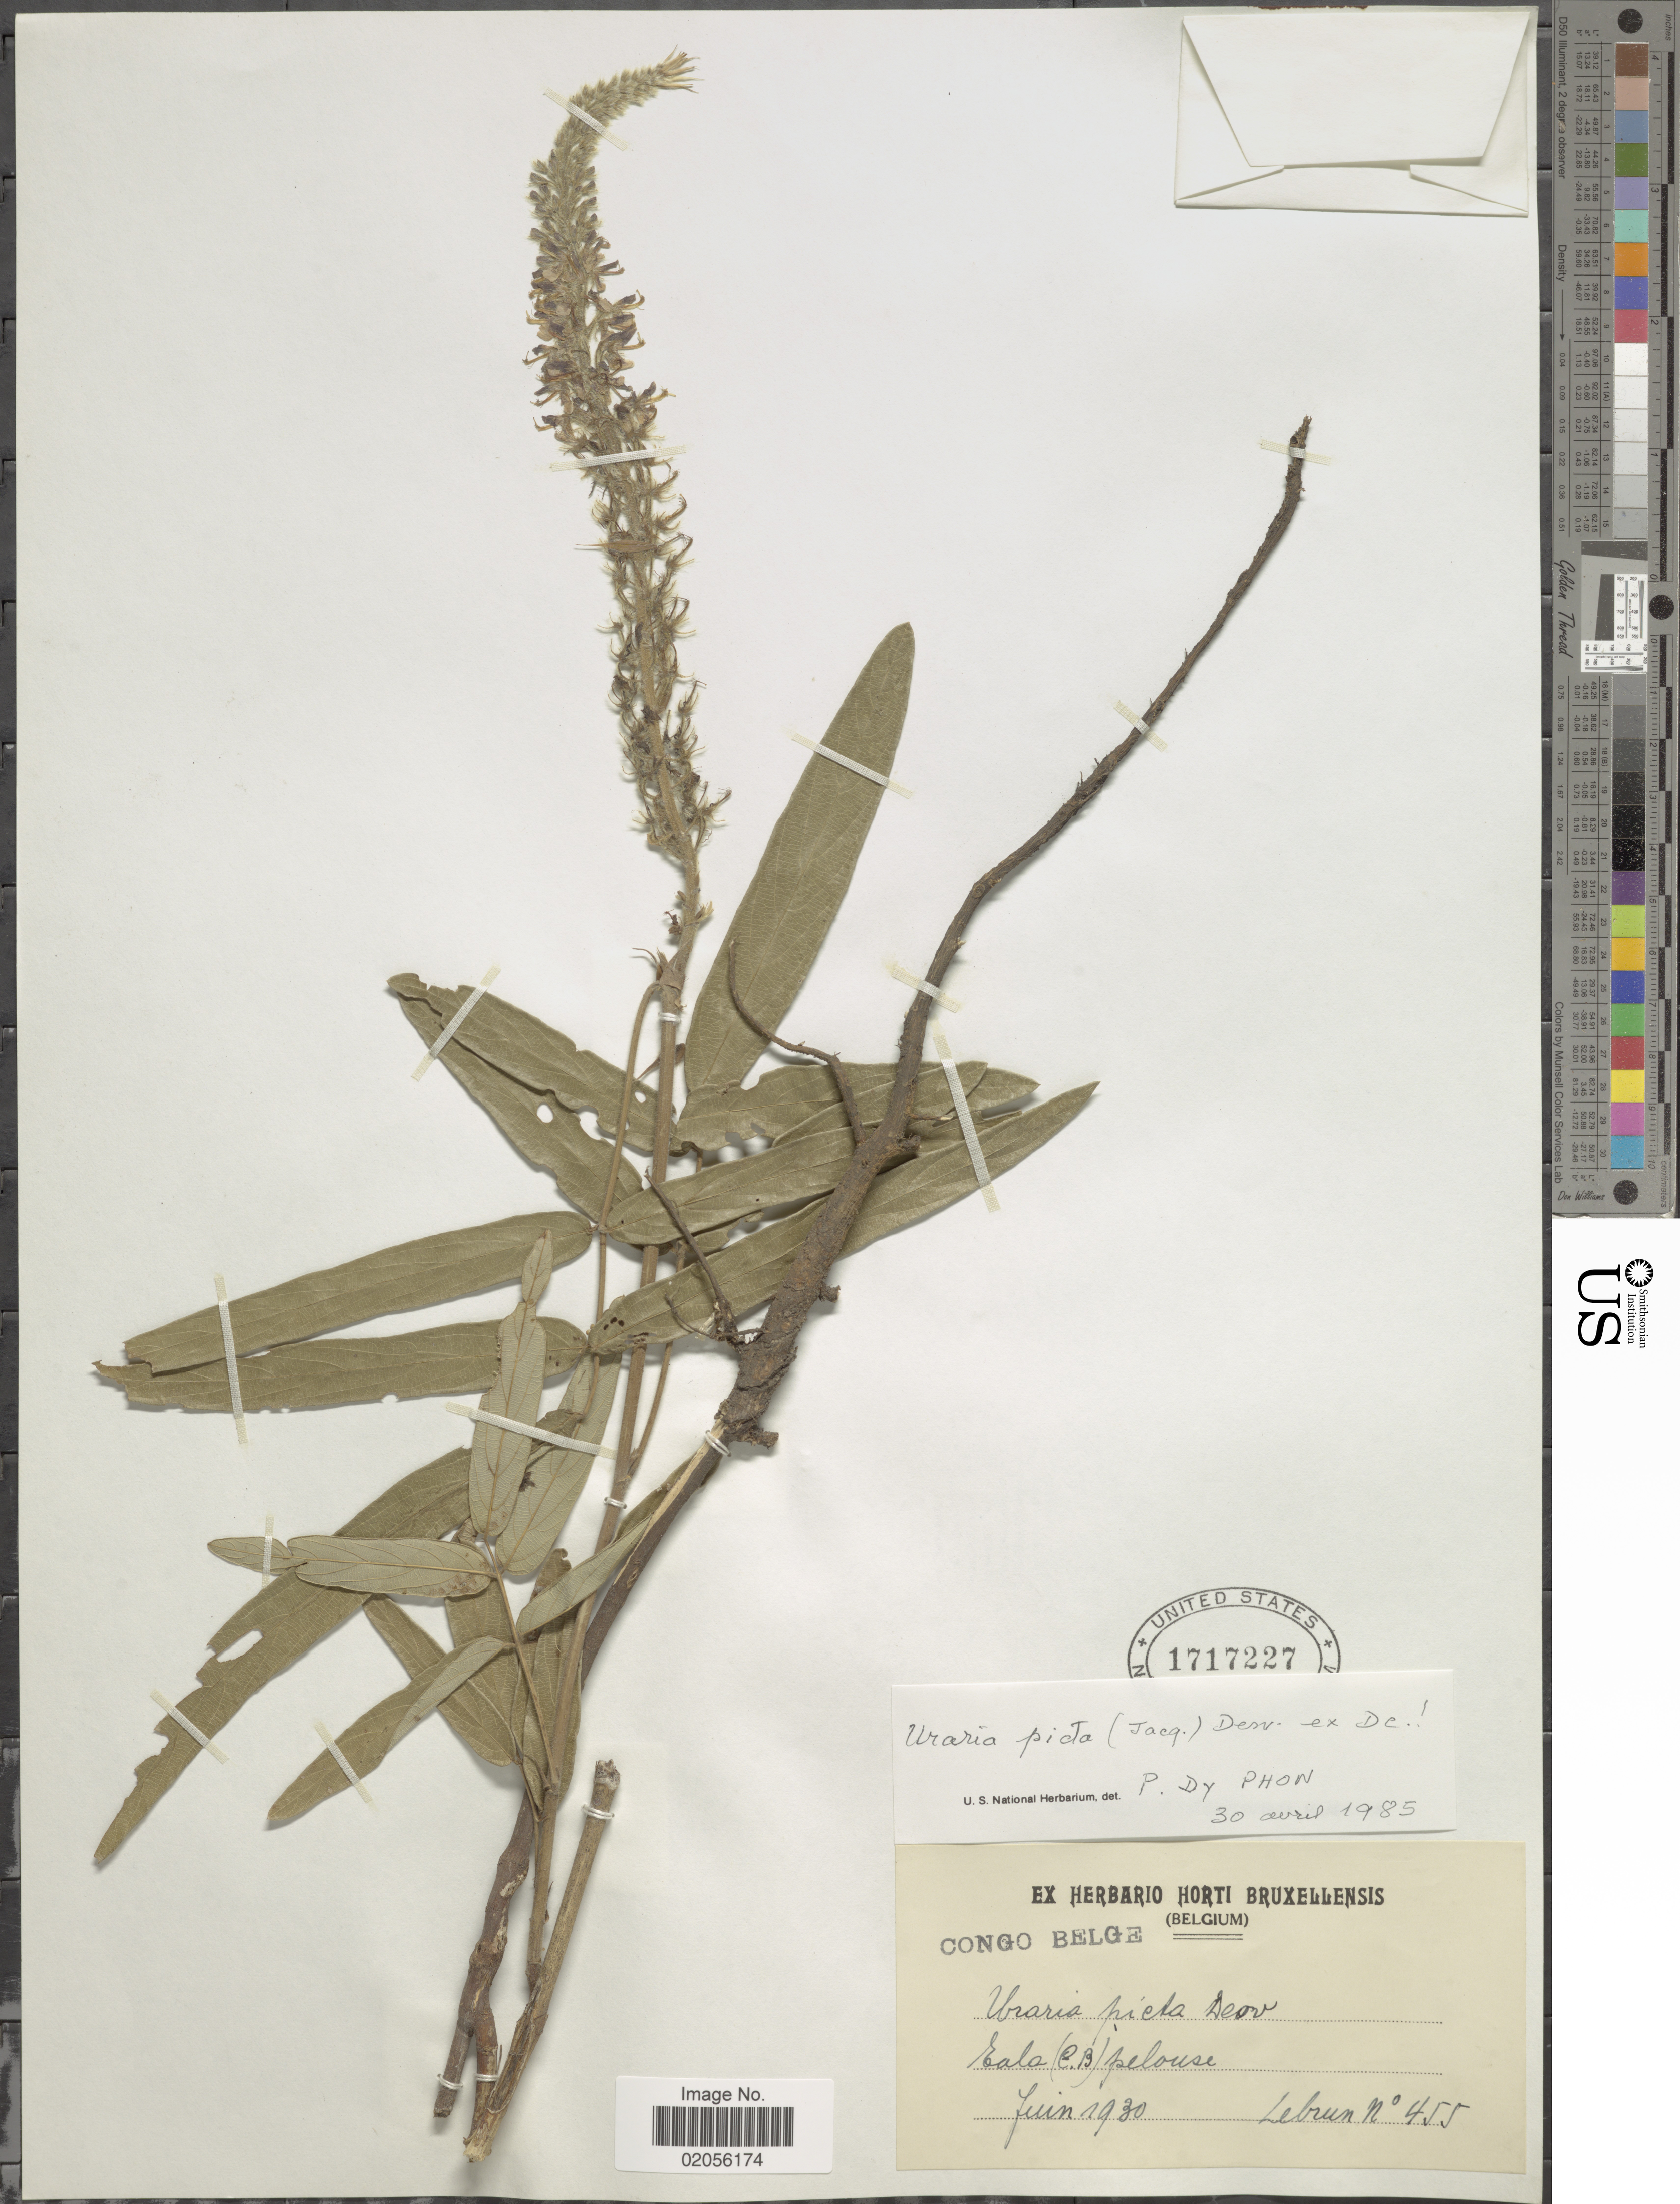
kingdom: Plantae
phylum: Tracheophyta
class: Magnoliopsida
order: Fabales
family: Fabaceae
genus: Uraria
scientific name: Uraria picta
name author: (Jacq.) DC.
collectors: J.A. Lebrun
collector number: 455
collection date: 1930-06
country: Congo, Democratic Republic of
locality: Eala (C. B.) pelouse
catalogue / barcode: US 1717227